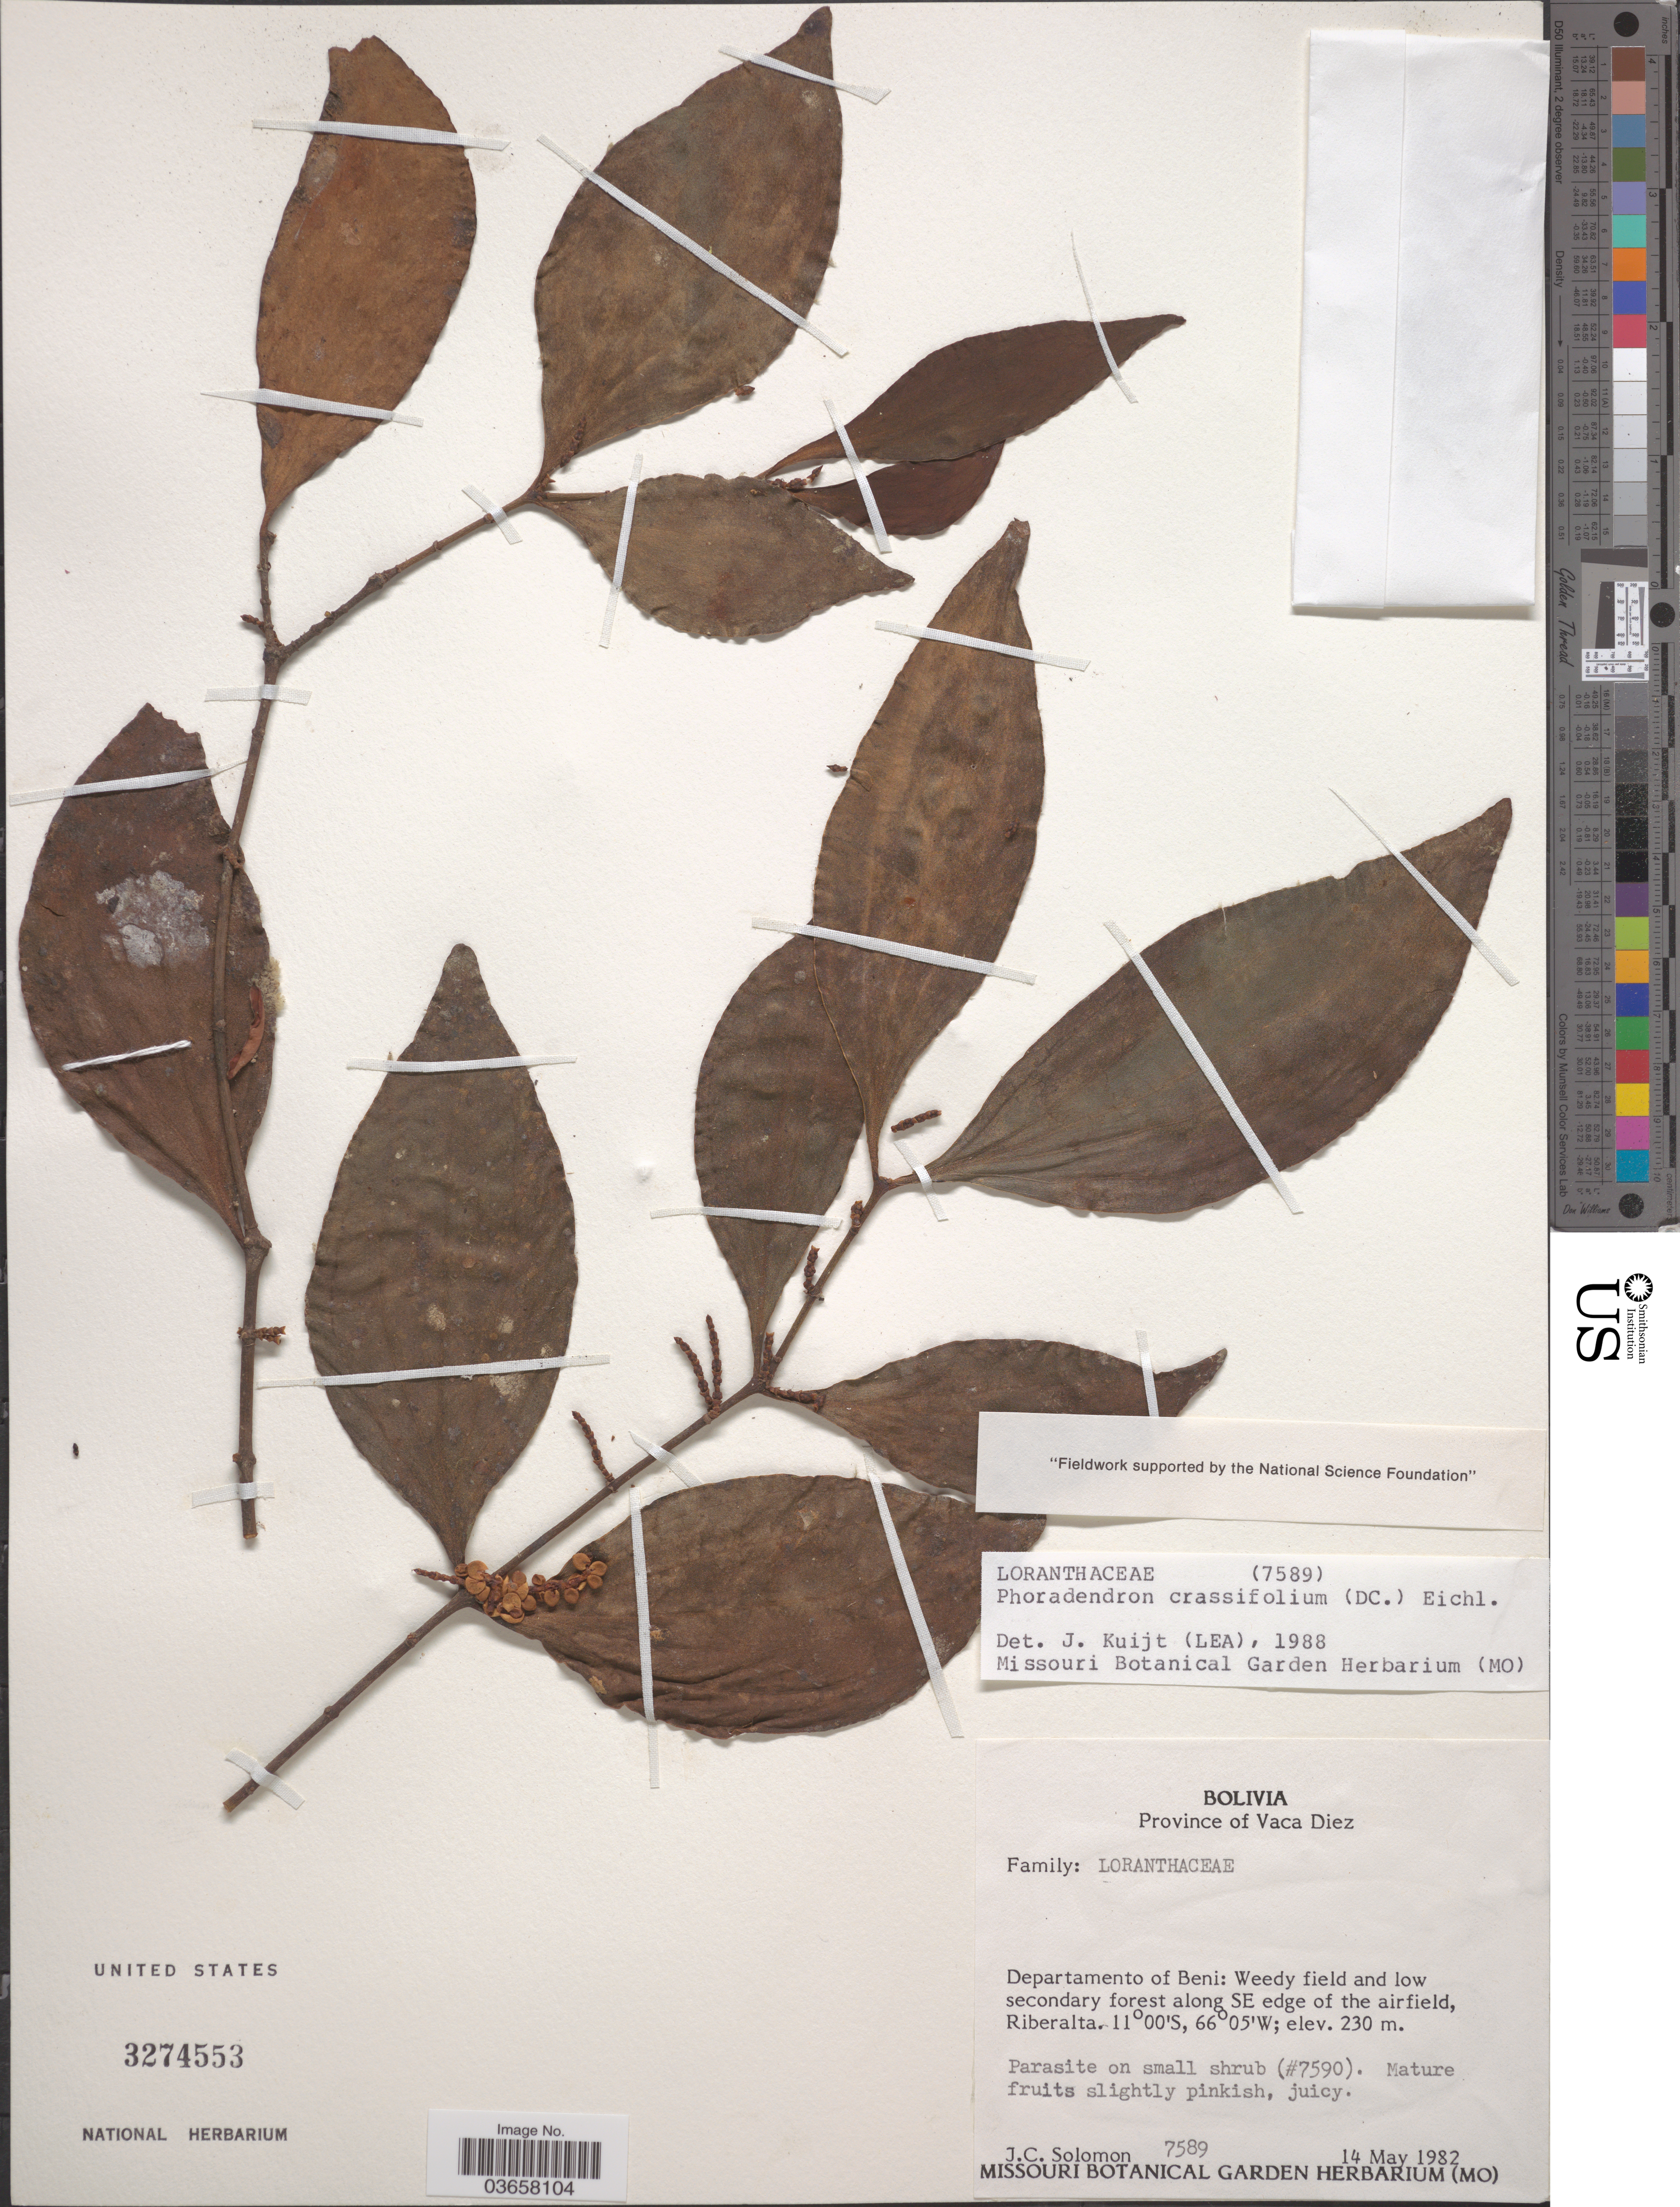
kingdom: Plantae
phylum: Tracheophyta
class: Magnoliopsida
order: Santalales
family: Viscaceae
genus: Phoradendron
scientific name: Phoradendron crassifolium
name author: (Pohl ex DC.) Eichler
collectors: J. C. Solomon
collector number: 7589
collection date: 1982-05-14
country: Bolivia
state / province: Beni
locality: Province of Vaca Diez. Departamento of Beni: Weedy field and low secondary forest along SE edge of the airfield, Riberalta.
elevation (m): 230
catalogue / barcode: US 3274553